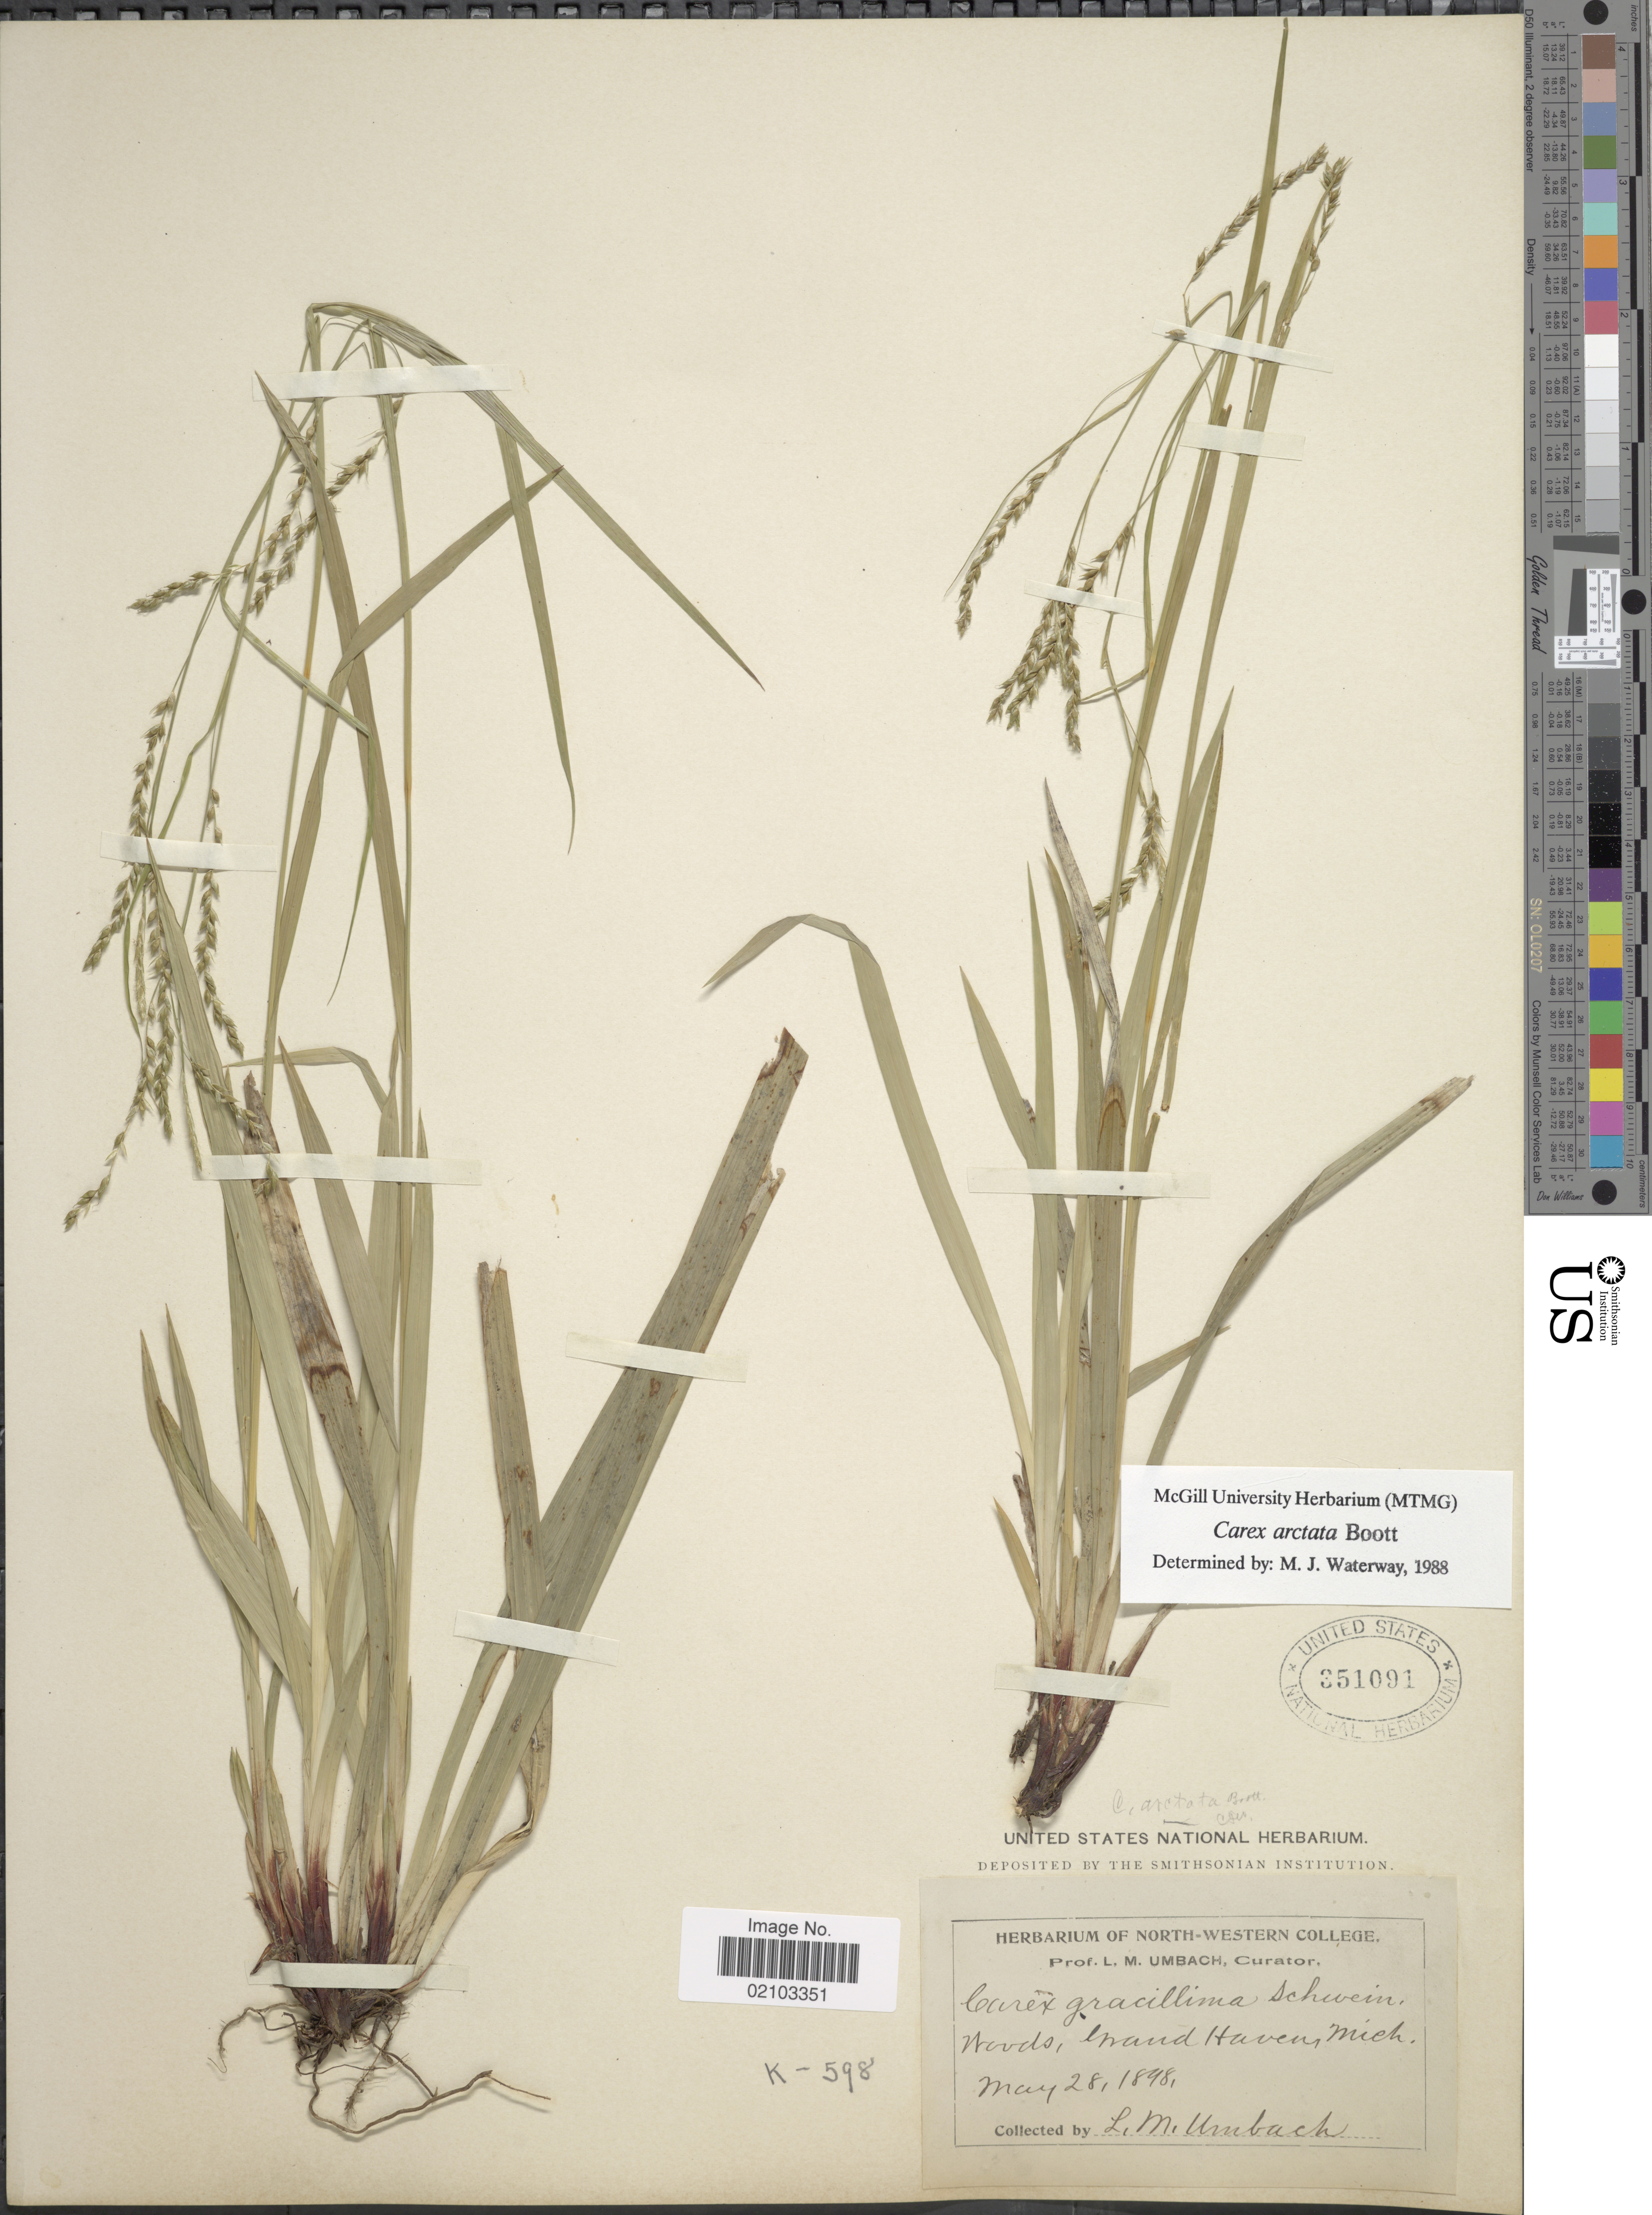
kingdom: Plantae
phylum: Tracheophyta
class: Liliopsida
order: Poales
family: Cyperaceae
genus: Carex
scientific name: Carex arctata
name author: Boott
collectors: L. M. Umbach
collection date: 1898-05-28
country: United States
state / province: Michigan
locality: Woods, Grand Haven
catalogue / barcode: US 351091